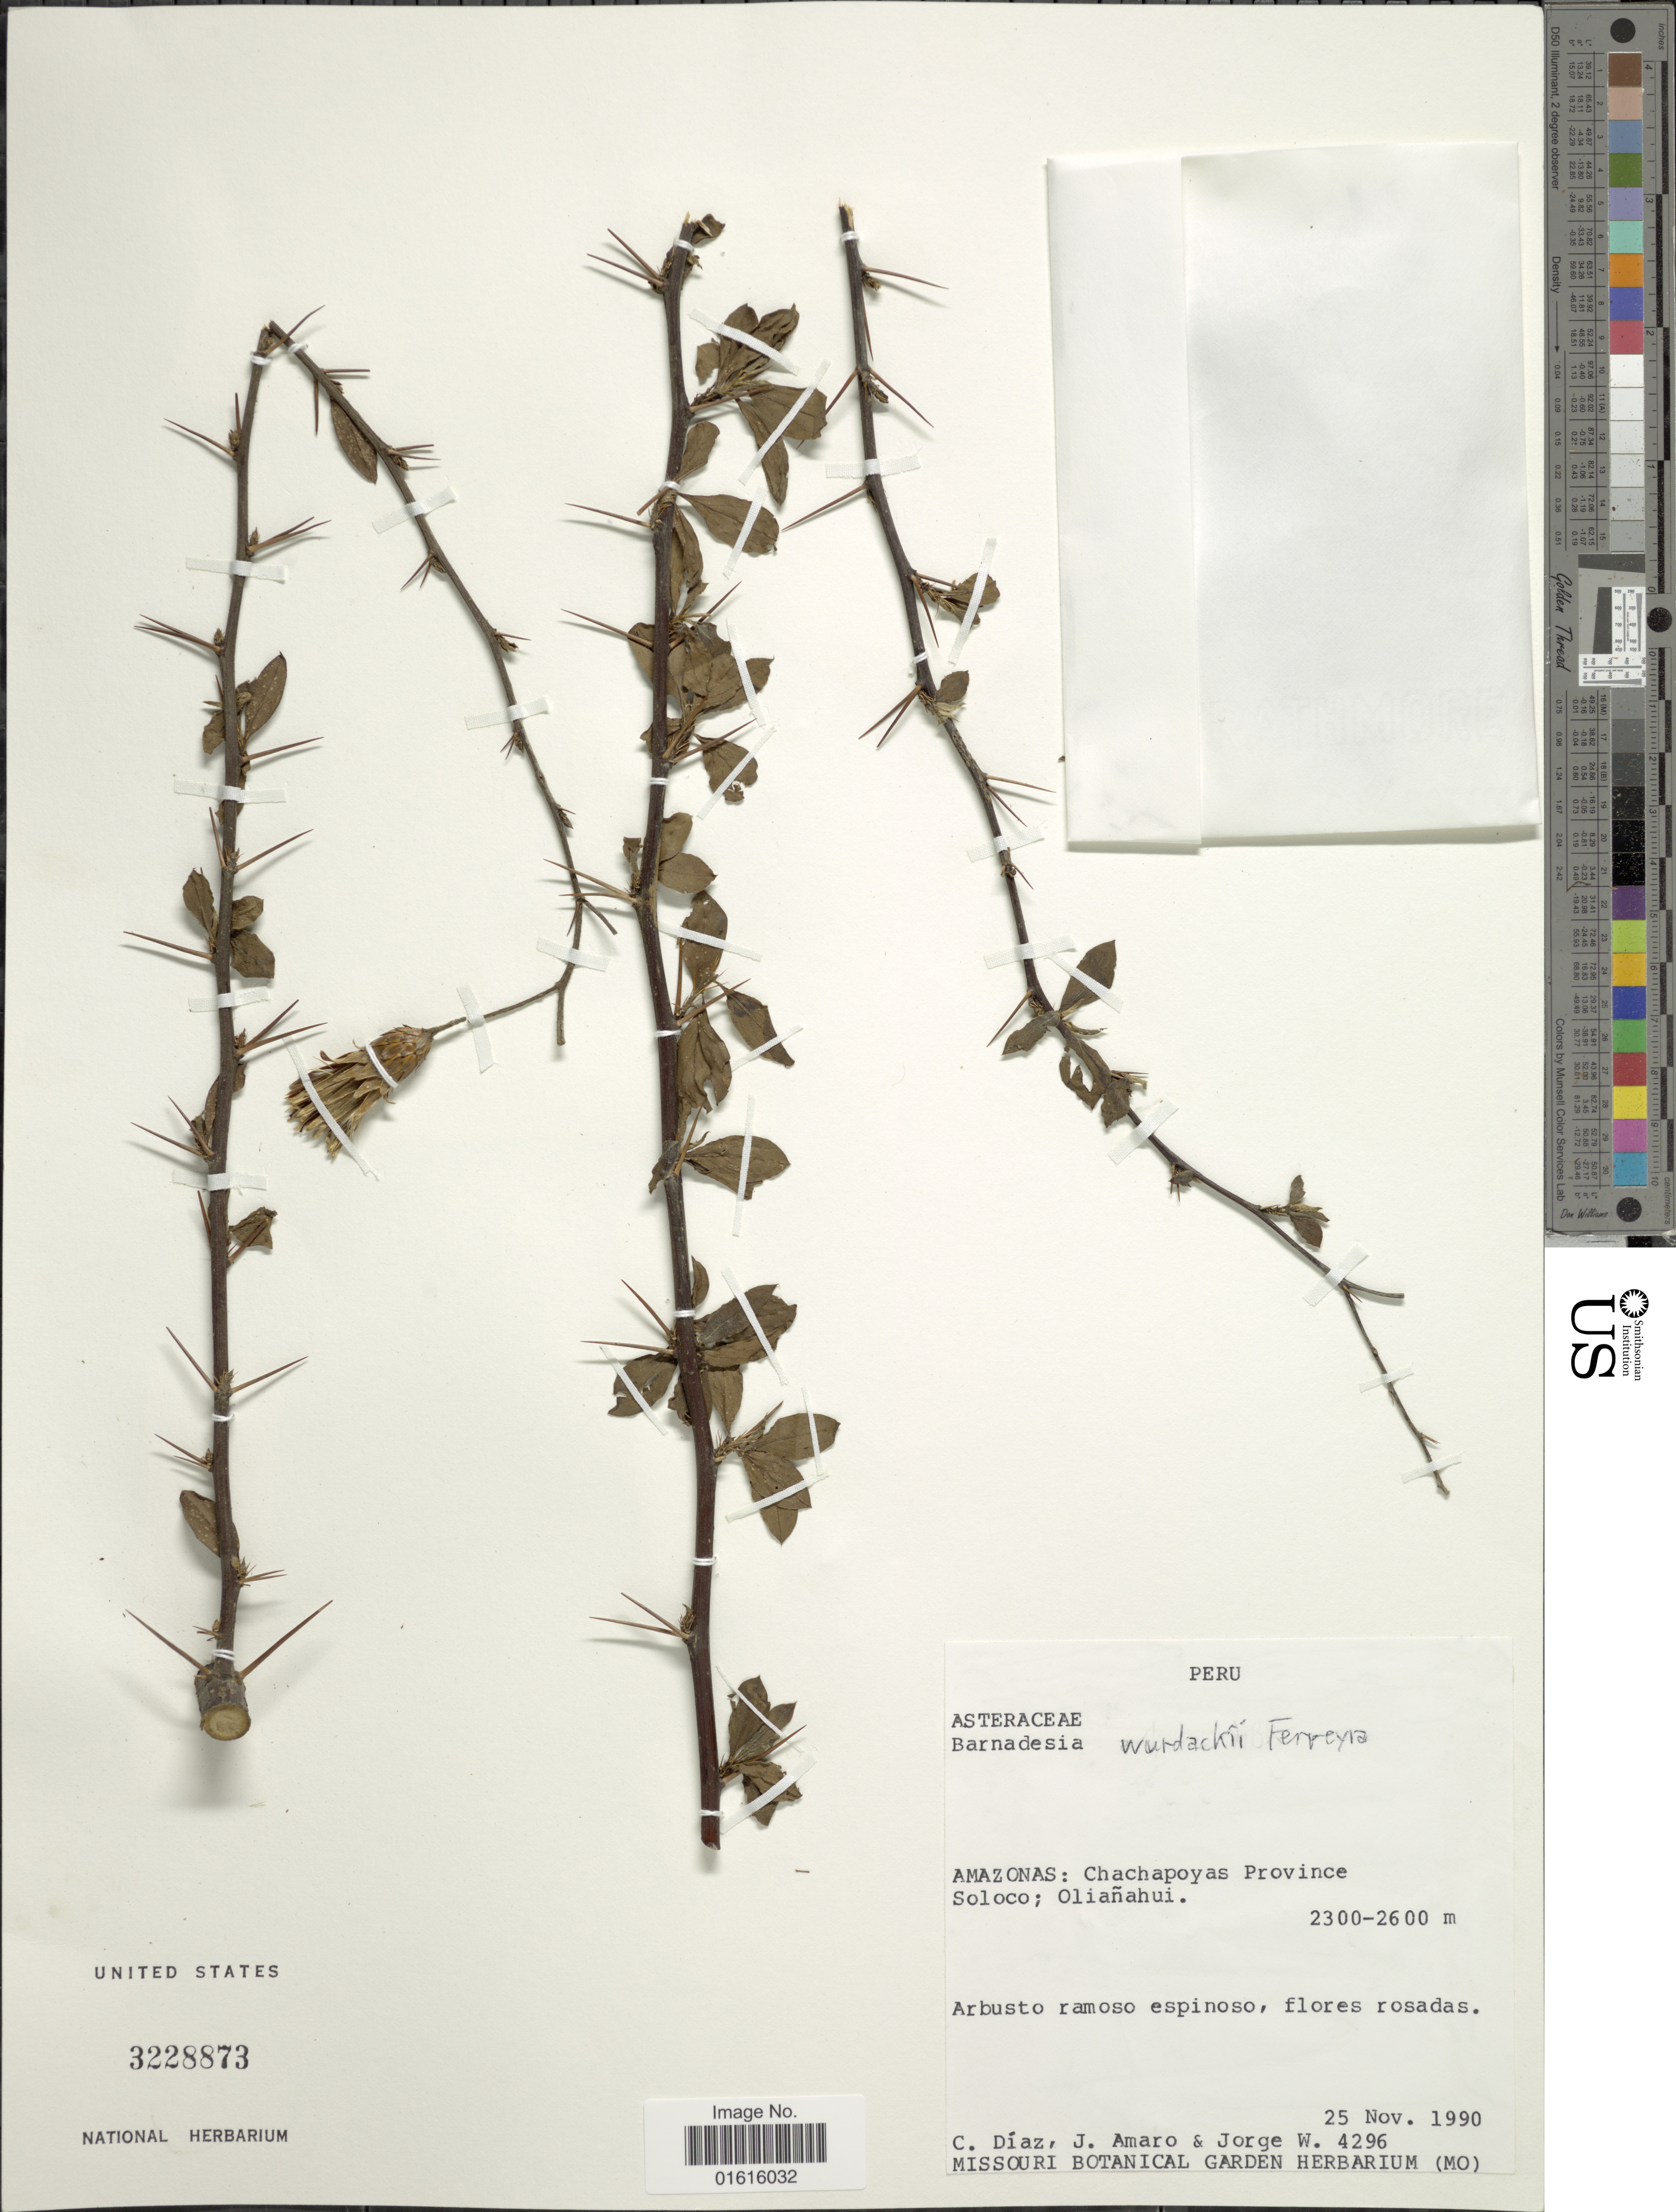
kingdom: Plantae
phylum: Tracheophyta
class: Magnoliopsida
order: Asterales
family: Asteraceae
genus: Barnadesia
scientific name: Barnadesia arborea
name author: Kunth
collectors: C. Díaz, J. Amaro & W. Jorge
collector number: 4296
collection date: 1990-11-25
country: Peru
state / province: Amazonas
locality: Chachapoyas Province Soloco: Olianahui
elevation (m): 2300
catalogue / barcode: US 3228873